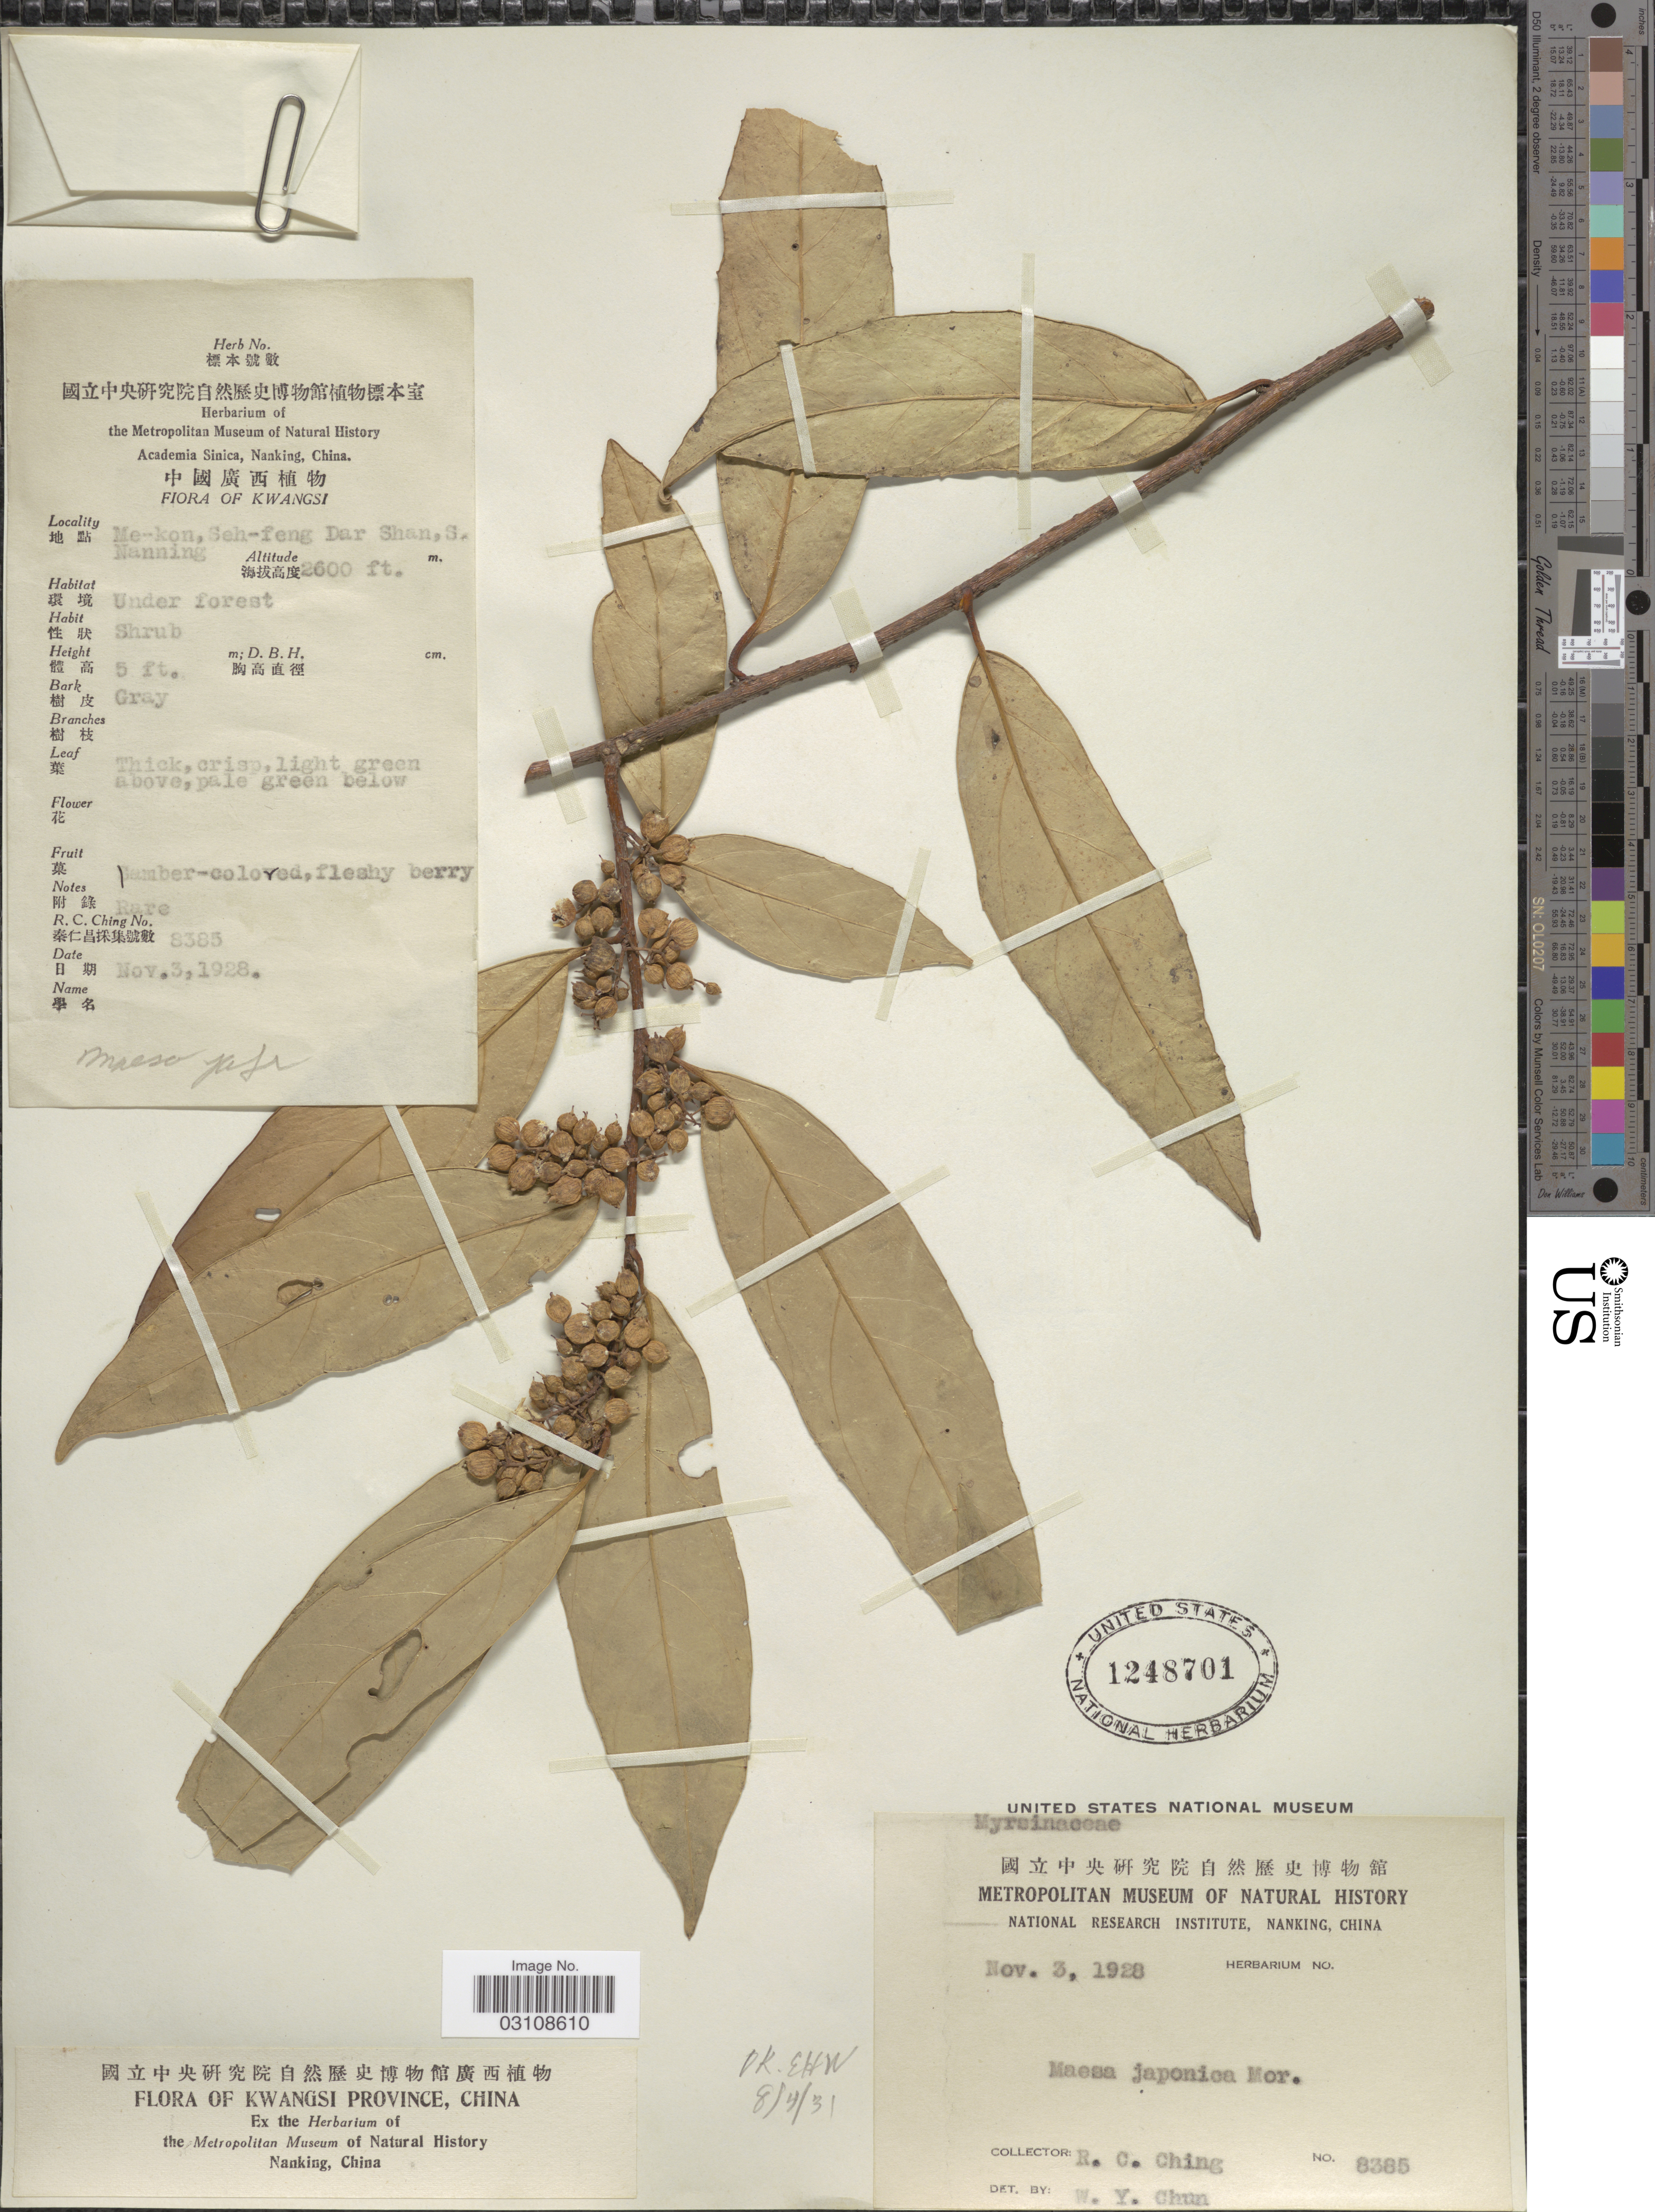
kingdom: Plantae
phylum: Tracheophyta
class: Magnoliopsida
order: Ericales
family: Primulaceae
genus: Maesa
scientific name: Maesa japonica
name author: Merr.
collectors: R. C. Ching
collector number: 8385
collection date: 1928-11-03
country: China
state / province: Guangxi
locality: Kwangsi Province. Ne-kon, She-feng Dar Shan S. Nanning.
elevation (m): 792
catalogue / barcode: US 1248701